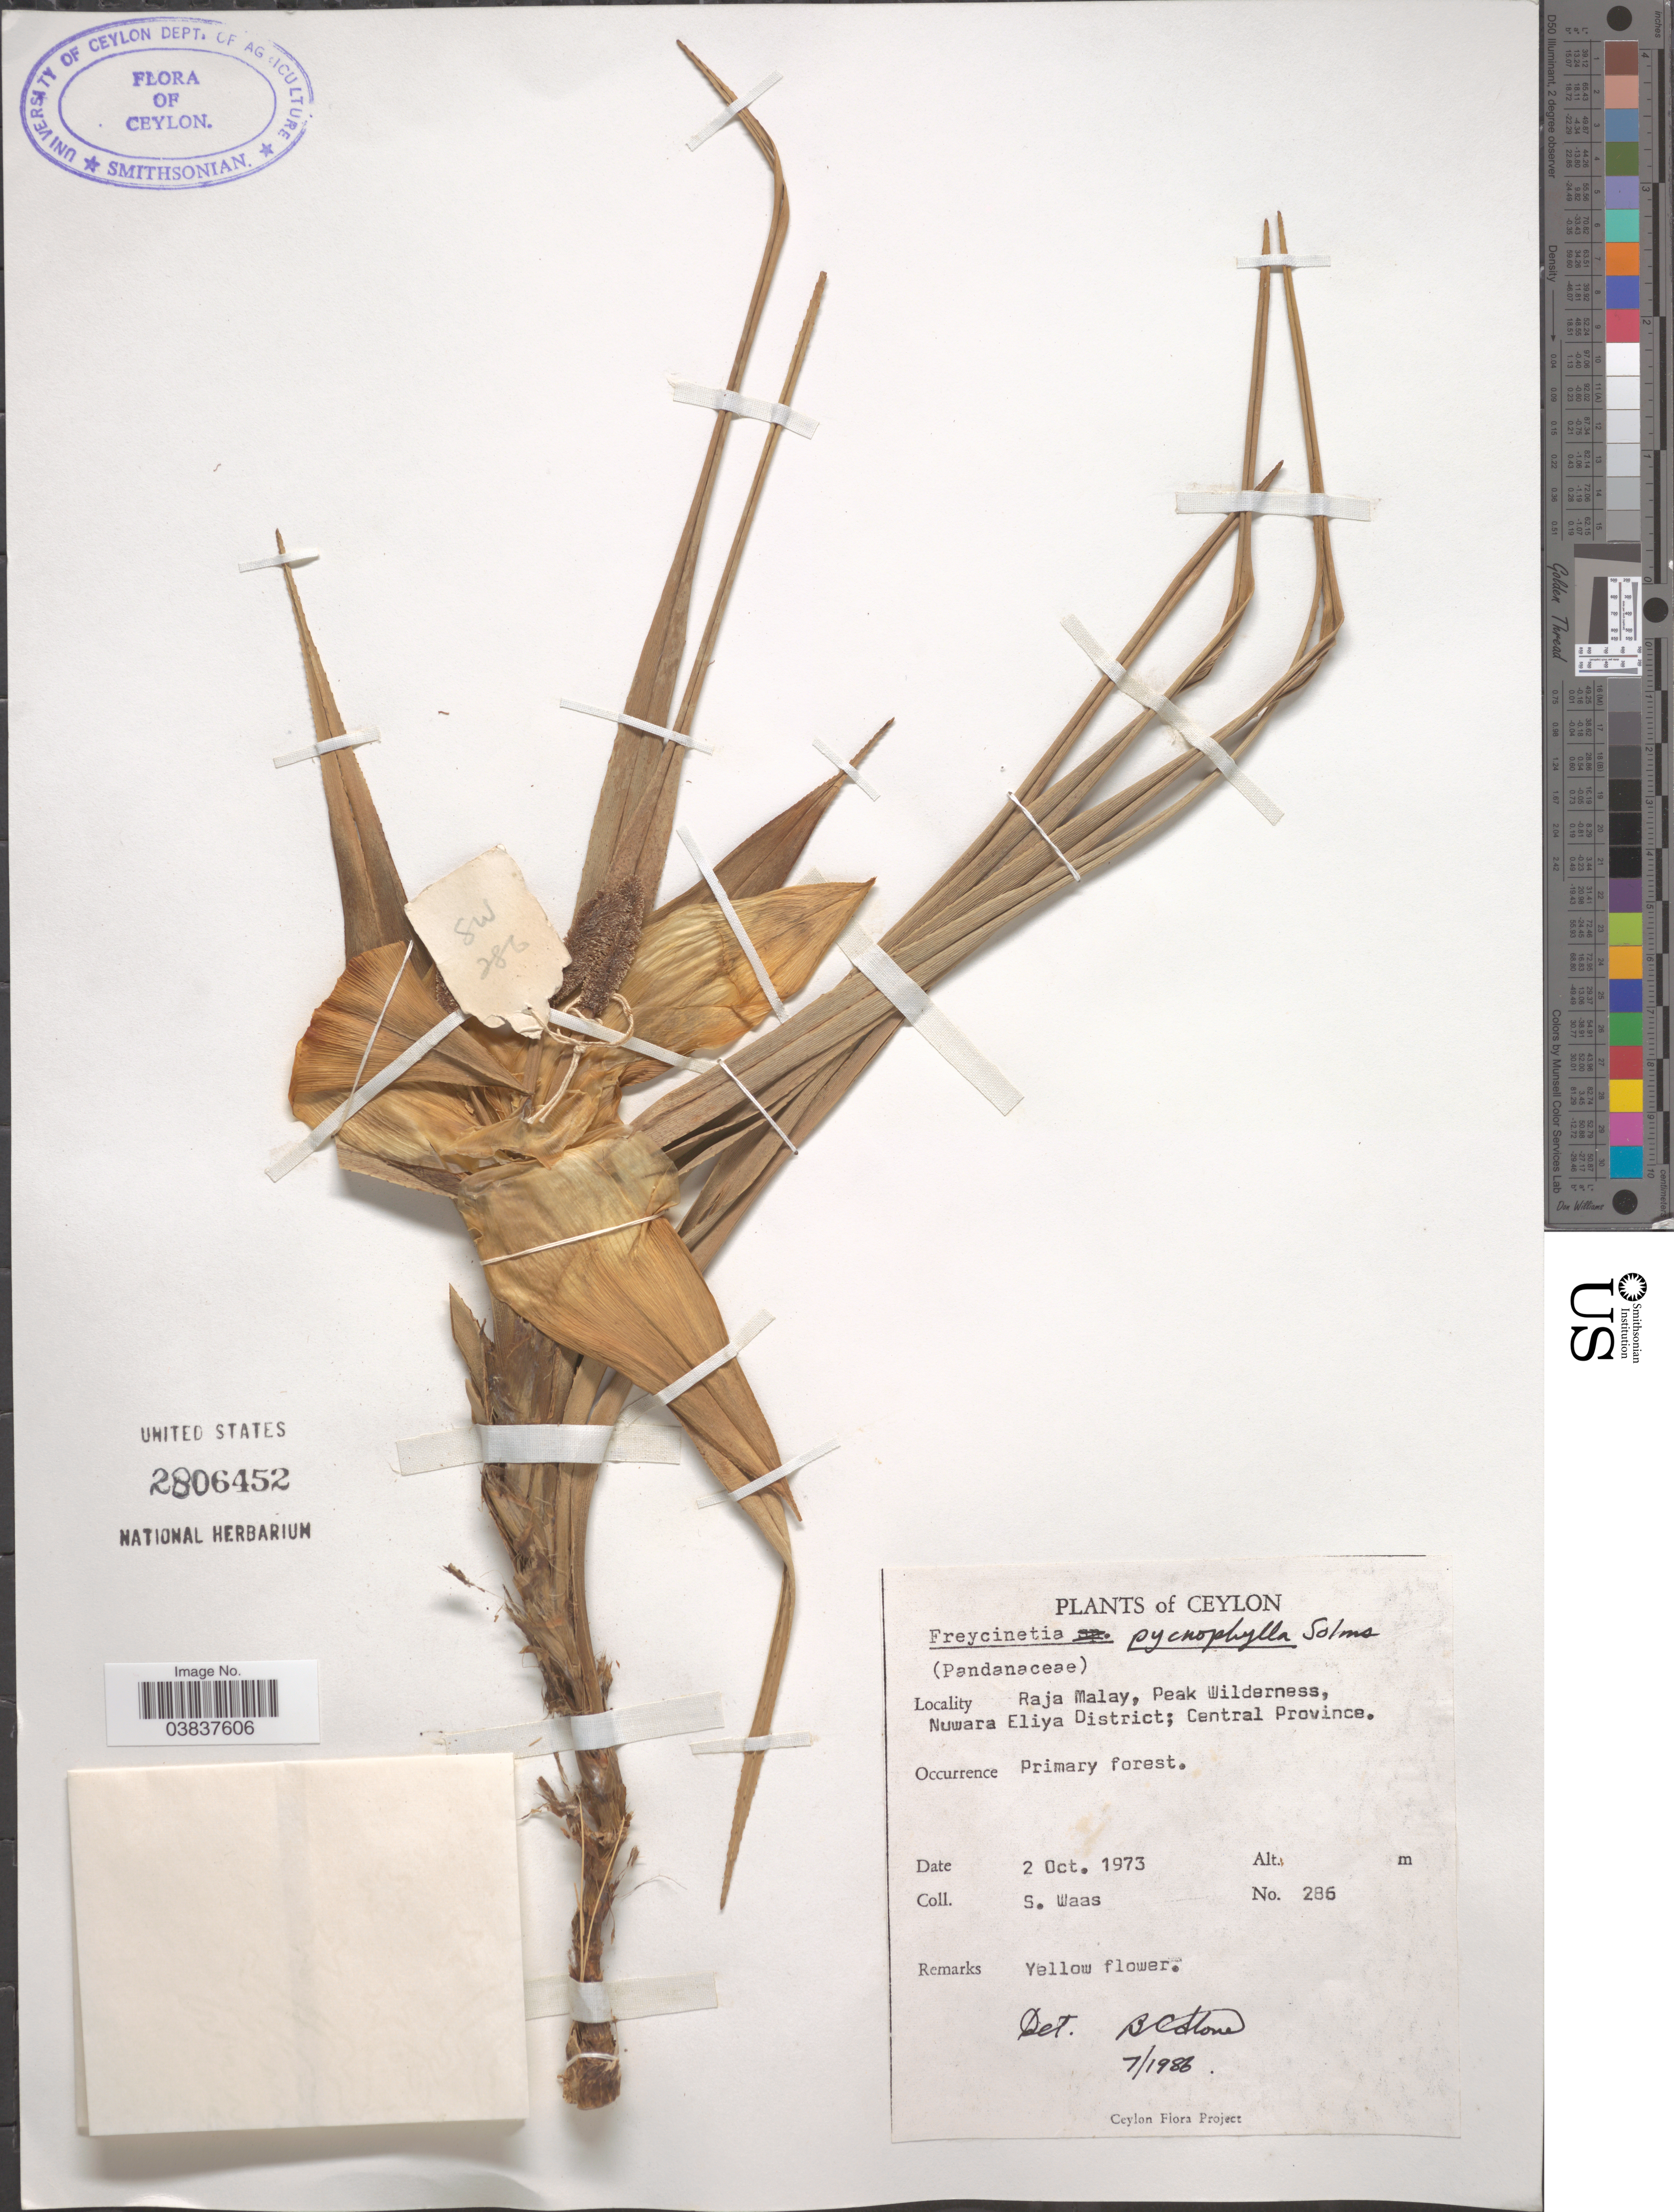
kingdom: Plantae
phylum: Tracheophyta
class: Liliopsida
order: Pandanales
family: Pandanaceae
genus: Freycinetia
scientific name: Freycinetia pycnocephala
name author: Solms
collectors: S. Waas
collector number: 286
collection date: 1973-10-02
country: Sri Lanka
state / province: Central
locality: Ceylon. Raja Malay, Peak Wilderness, Nuwara Eliya District.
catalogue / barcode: US 2806452